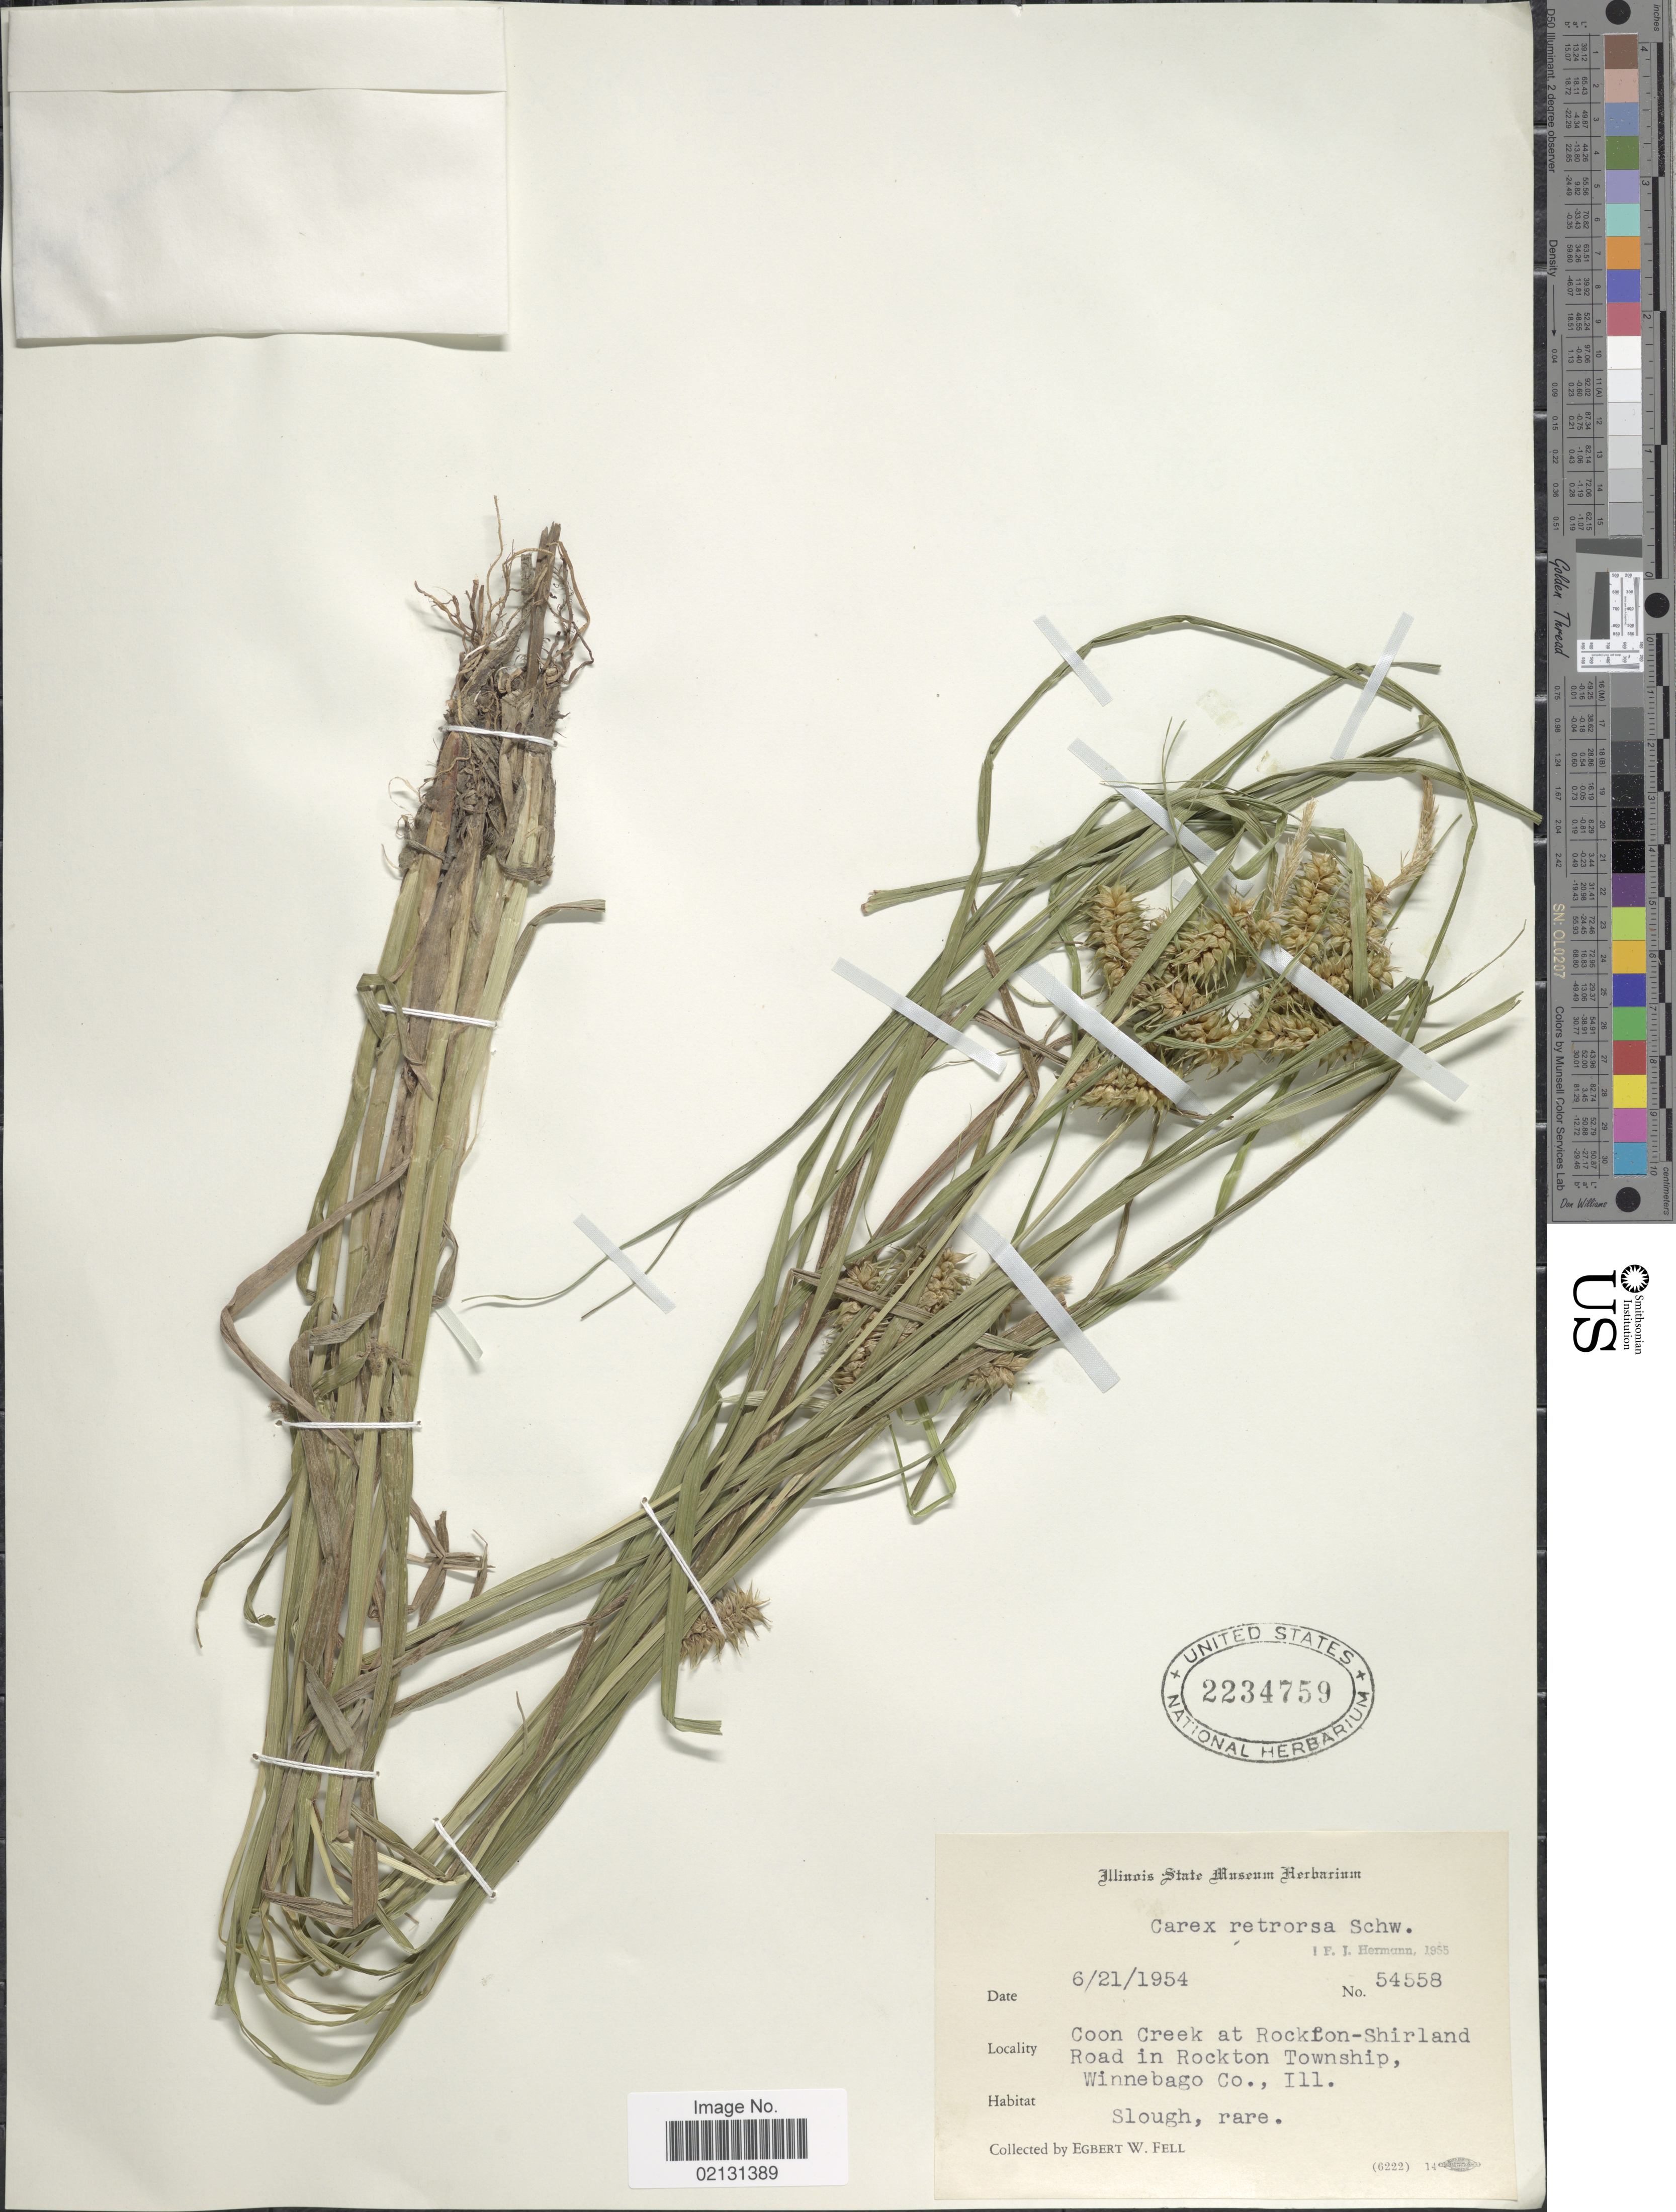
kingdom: Plantae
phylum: Tracheophyta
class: Liliopsida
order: Poales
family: Cyperaceae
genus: Carex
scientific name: Carex retrorsa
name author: Schwein.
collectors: E. Fell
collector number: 54558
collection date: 1954-06-21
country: United States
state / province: Illinois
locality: Coon Creek at Rockton-Shirland Road in Rockton Township, Winnebago Co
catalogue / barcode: US 2234759